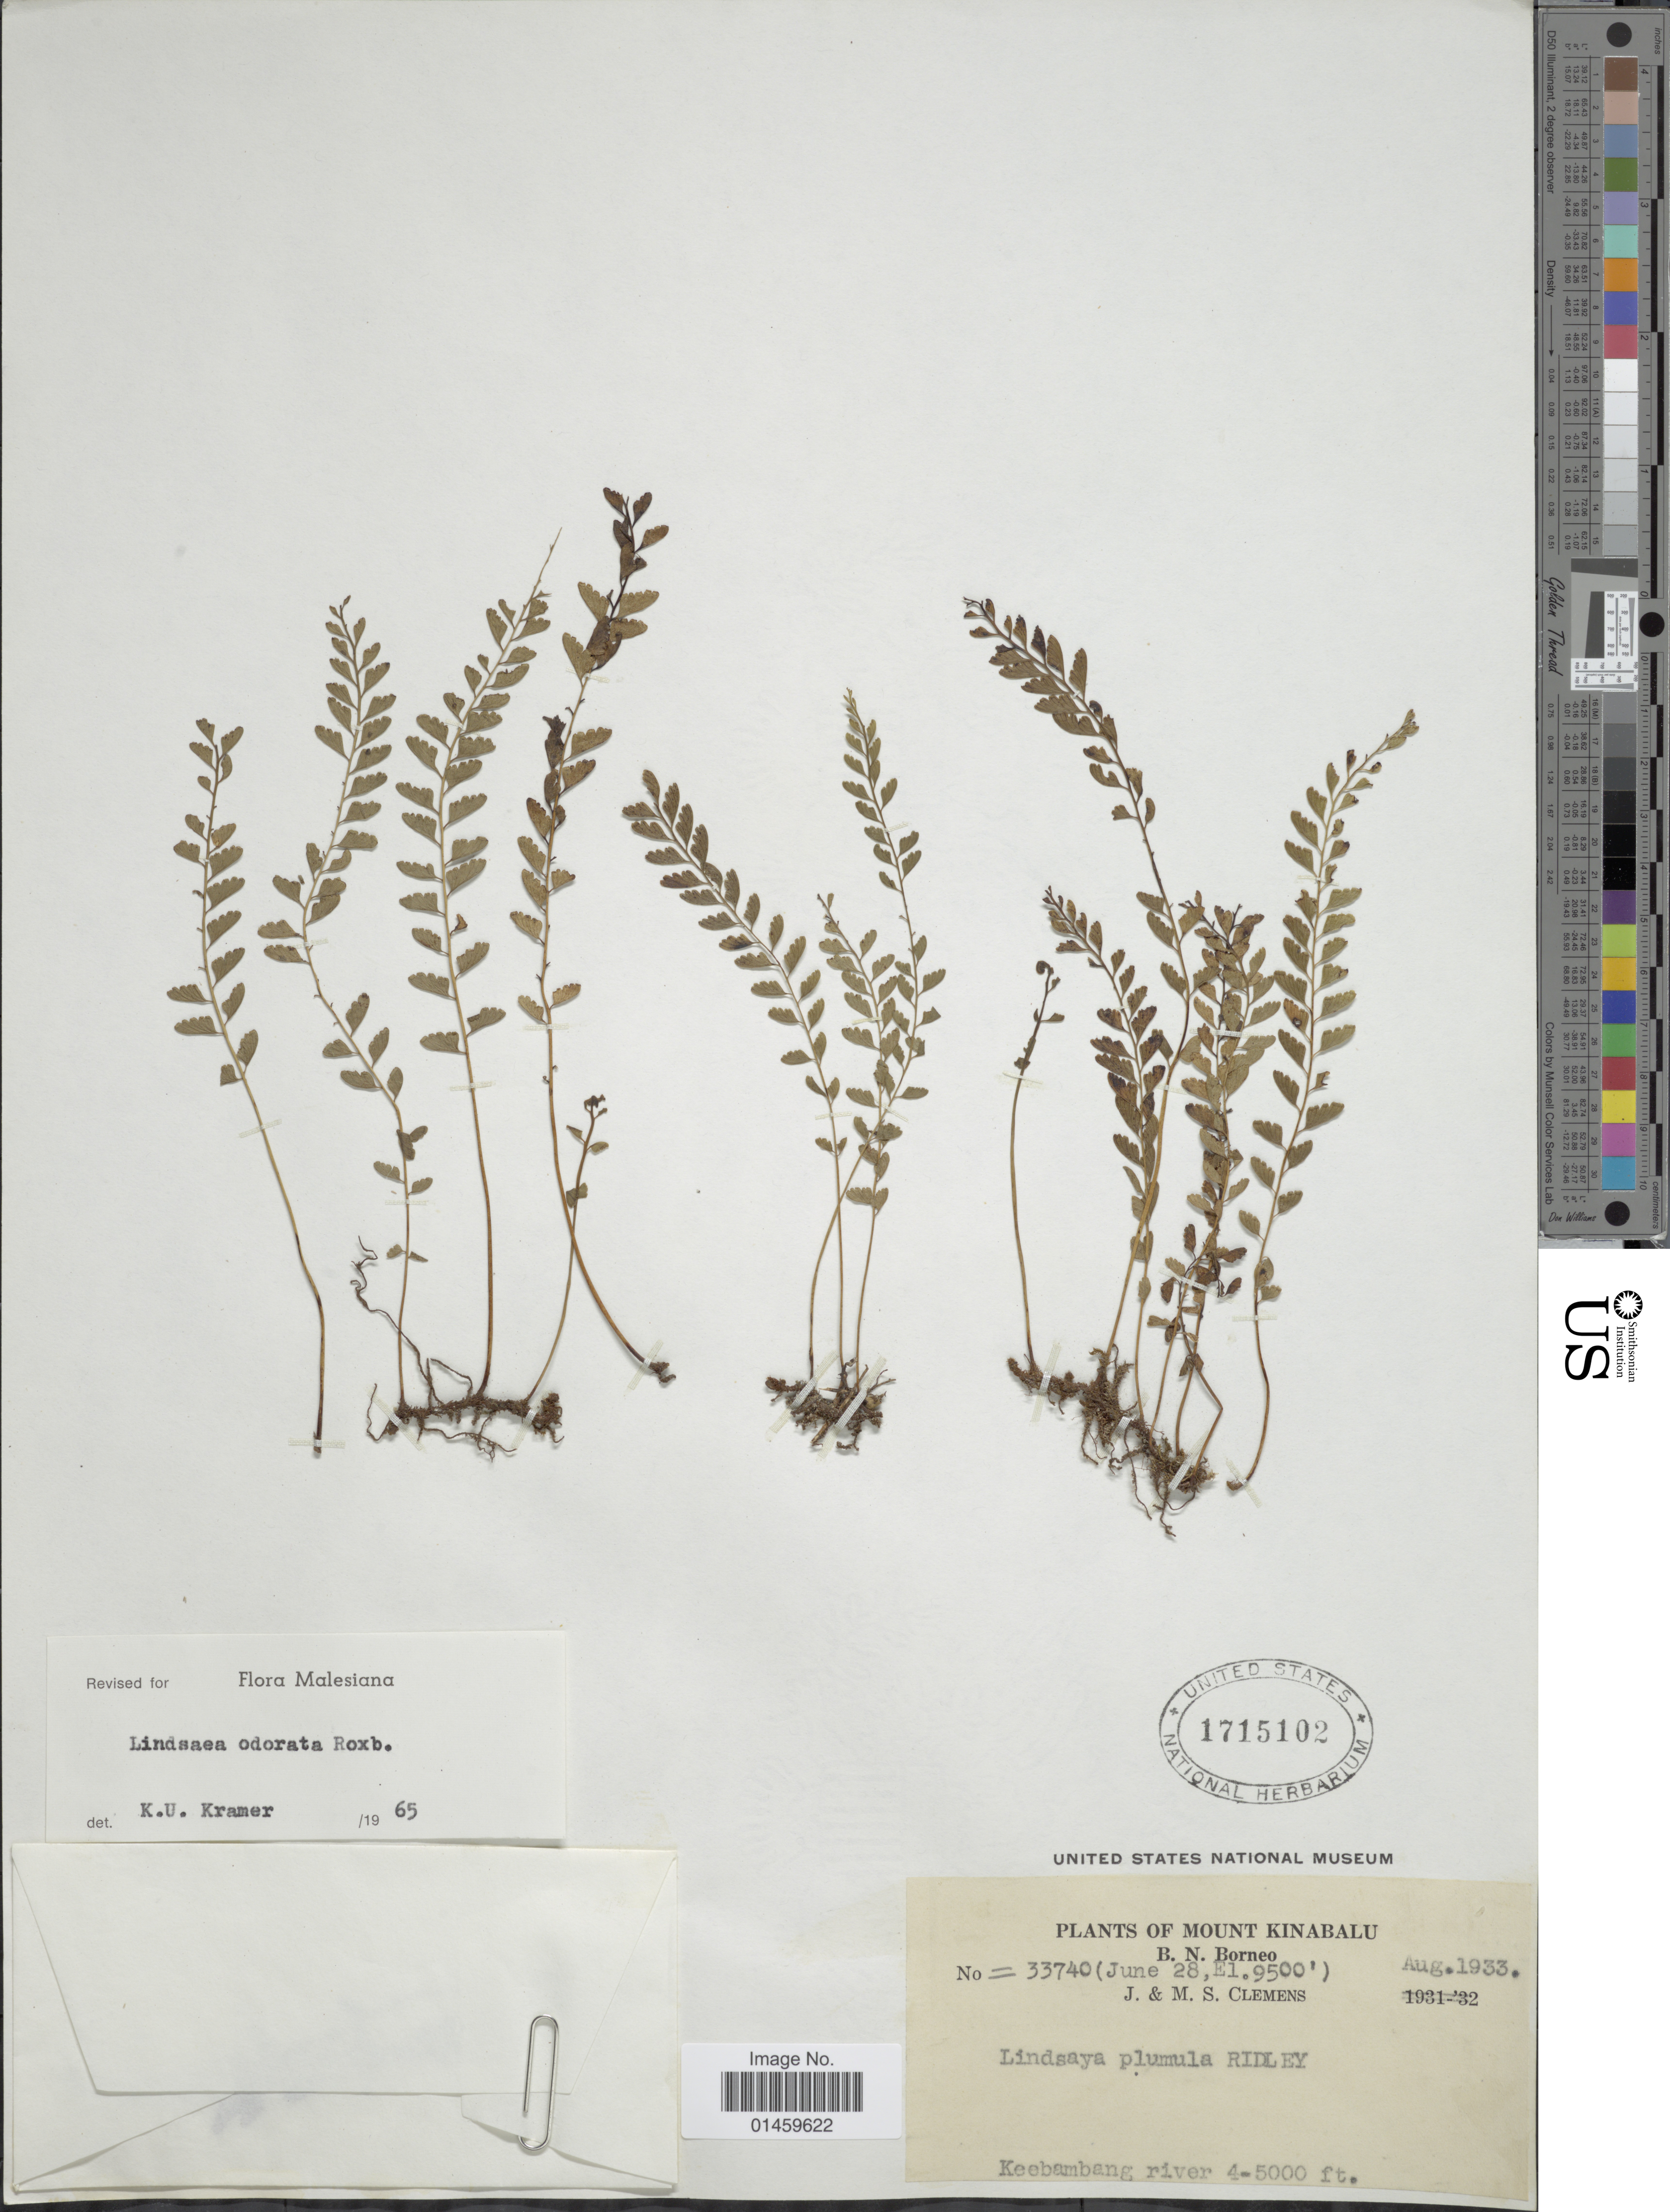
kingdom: Plantae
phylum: Tracheophyta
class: Polypodiopsida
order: Polypodiales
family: Lindsaeaceae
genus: Lindsaea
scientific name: Lindsaea odorata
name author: Roxb.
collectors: J. Clemens & M. S. Clemens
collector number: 33740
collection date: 1933-08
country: Malaysia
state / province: Sabah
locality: Mount Kinabalu. B. N. Borneo. Keebambang river.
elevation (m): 1219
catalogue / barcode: US 1715102